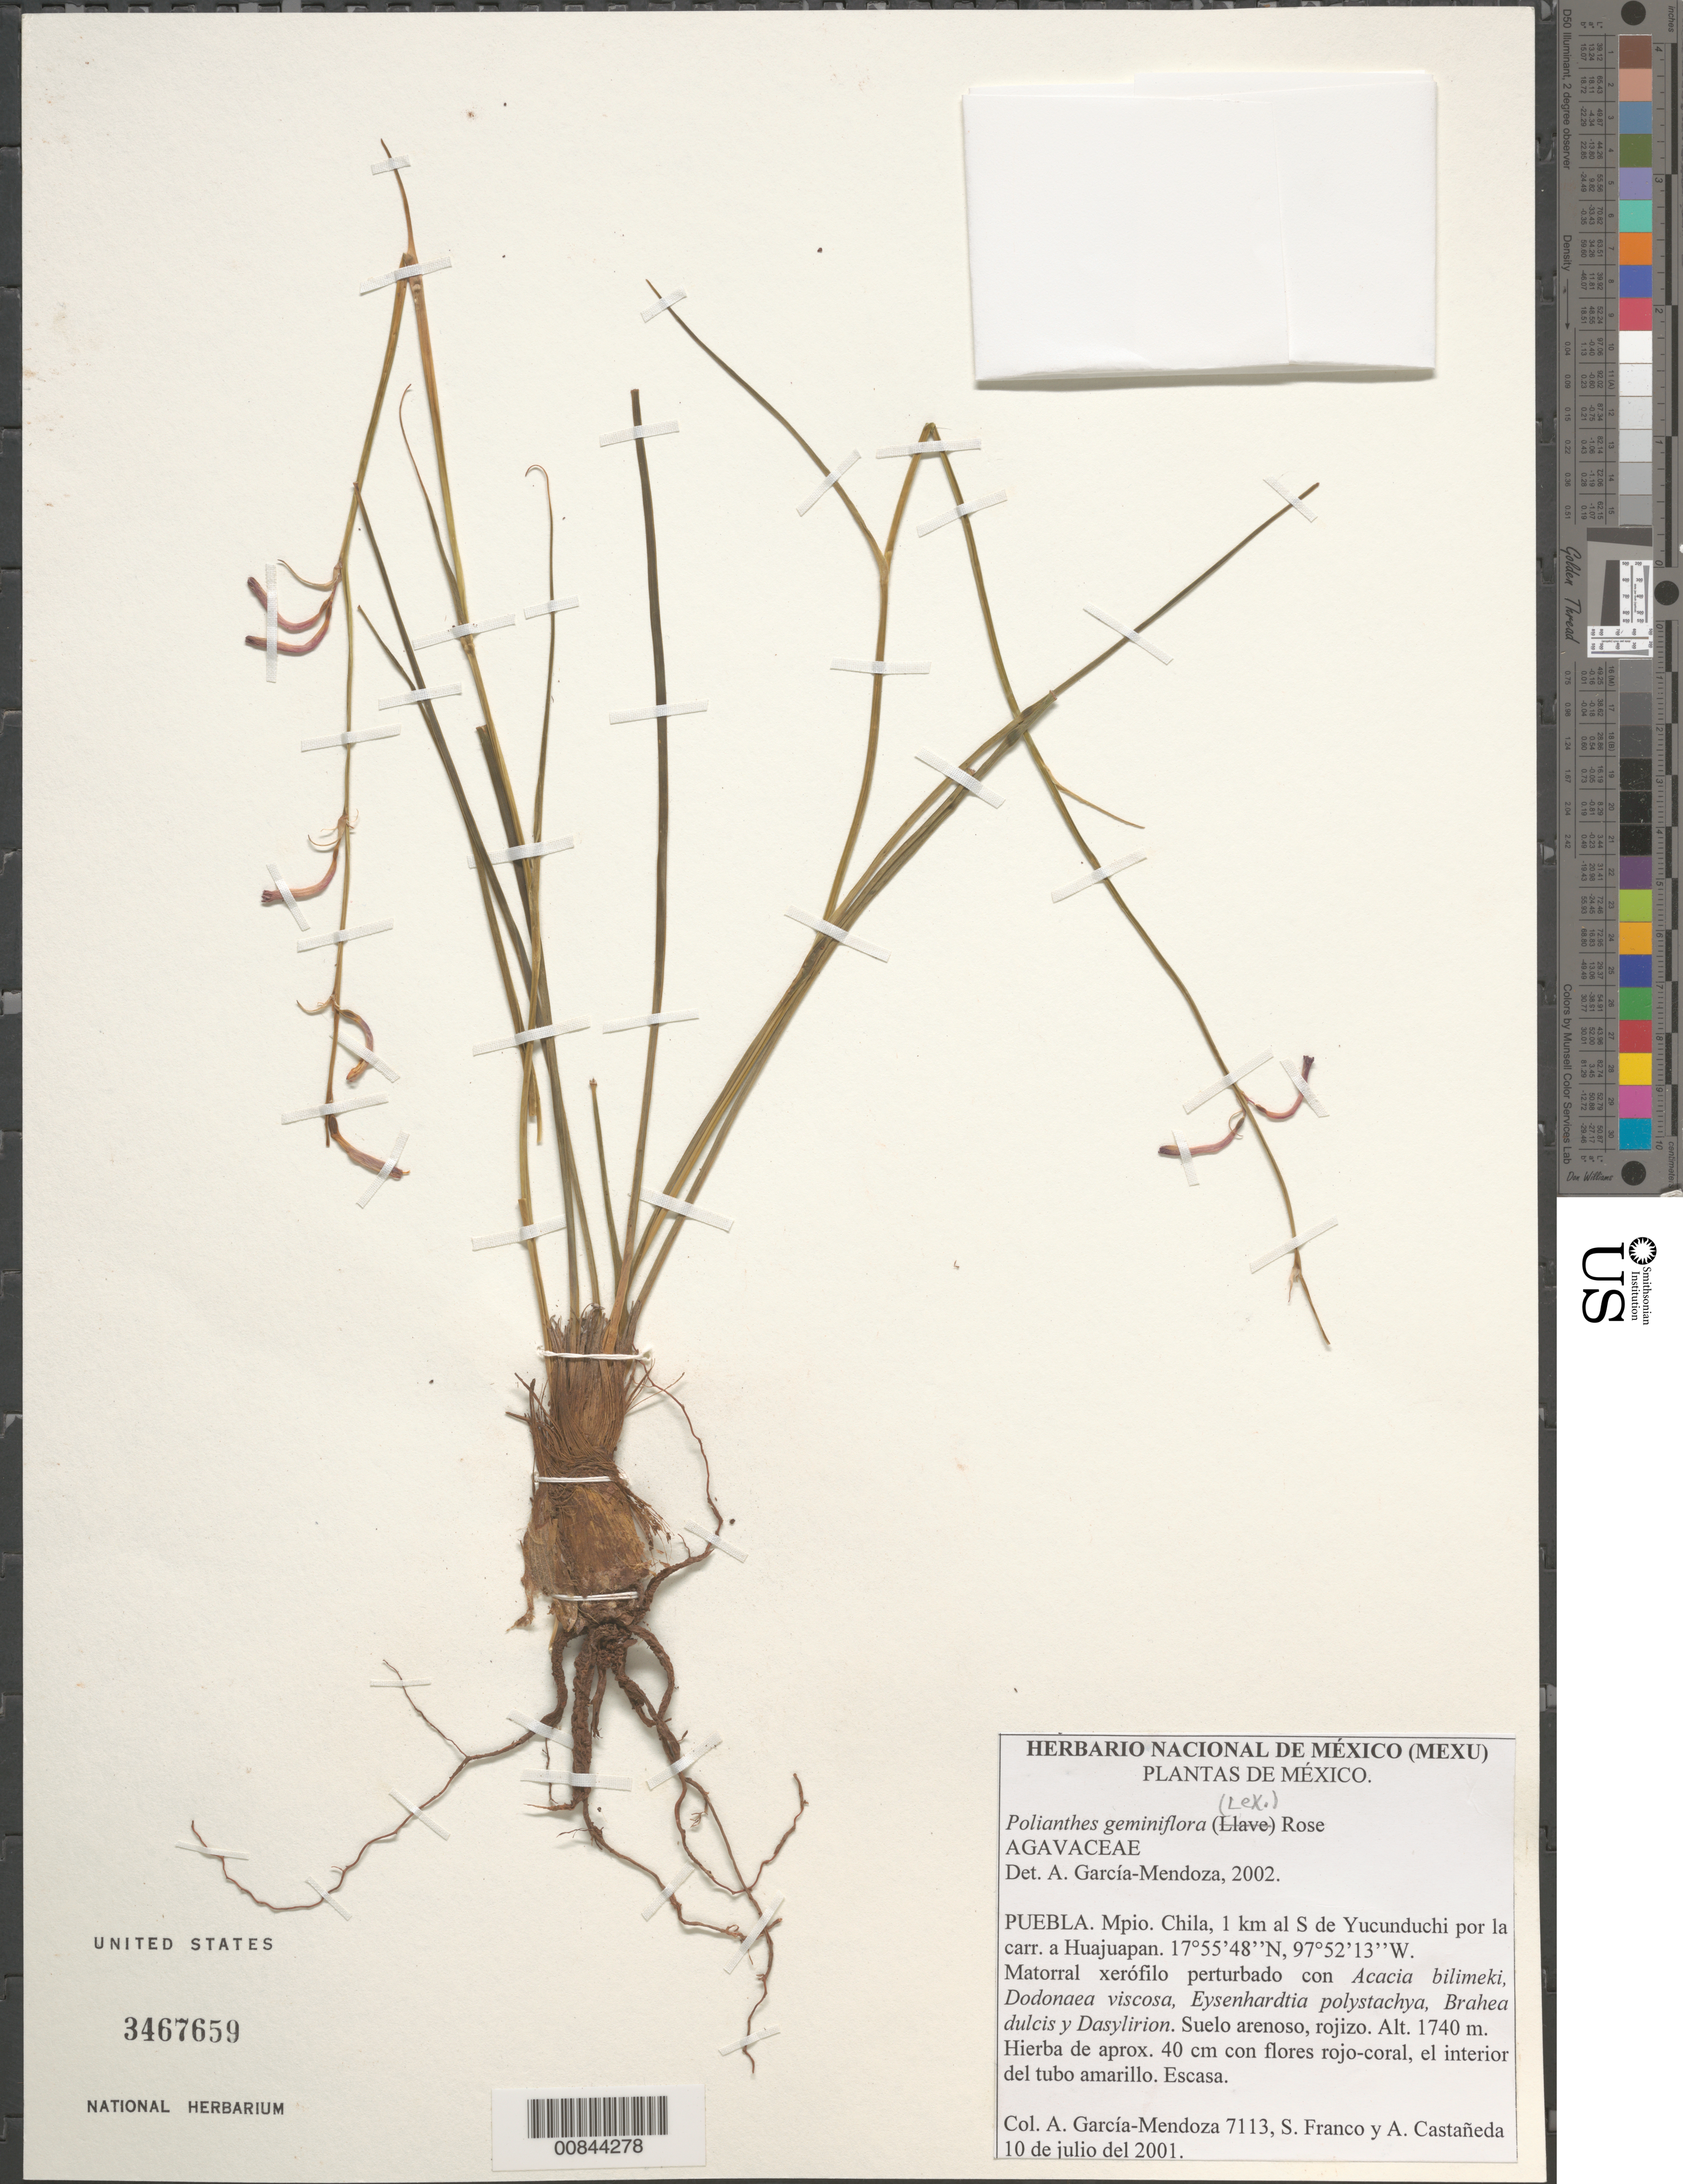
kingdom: Plantae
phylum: Tracheophyta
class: Liliopsida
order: Asparagales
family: Asparagaceae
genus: Polianthes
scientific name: Polianthes geminiflora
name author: (Lex.) Rose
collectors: A. García-Mendoza, S. Franco & A. Castañeda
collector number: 7113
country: Mexico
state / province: Puebla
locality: Chila, S of Yucunduchi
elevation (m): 1740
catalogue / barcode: US 3467659